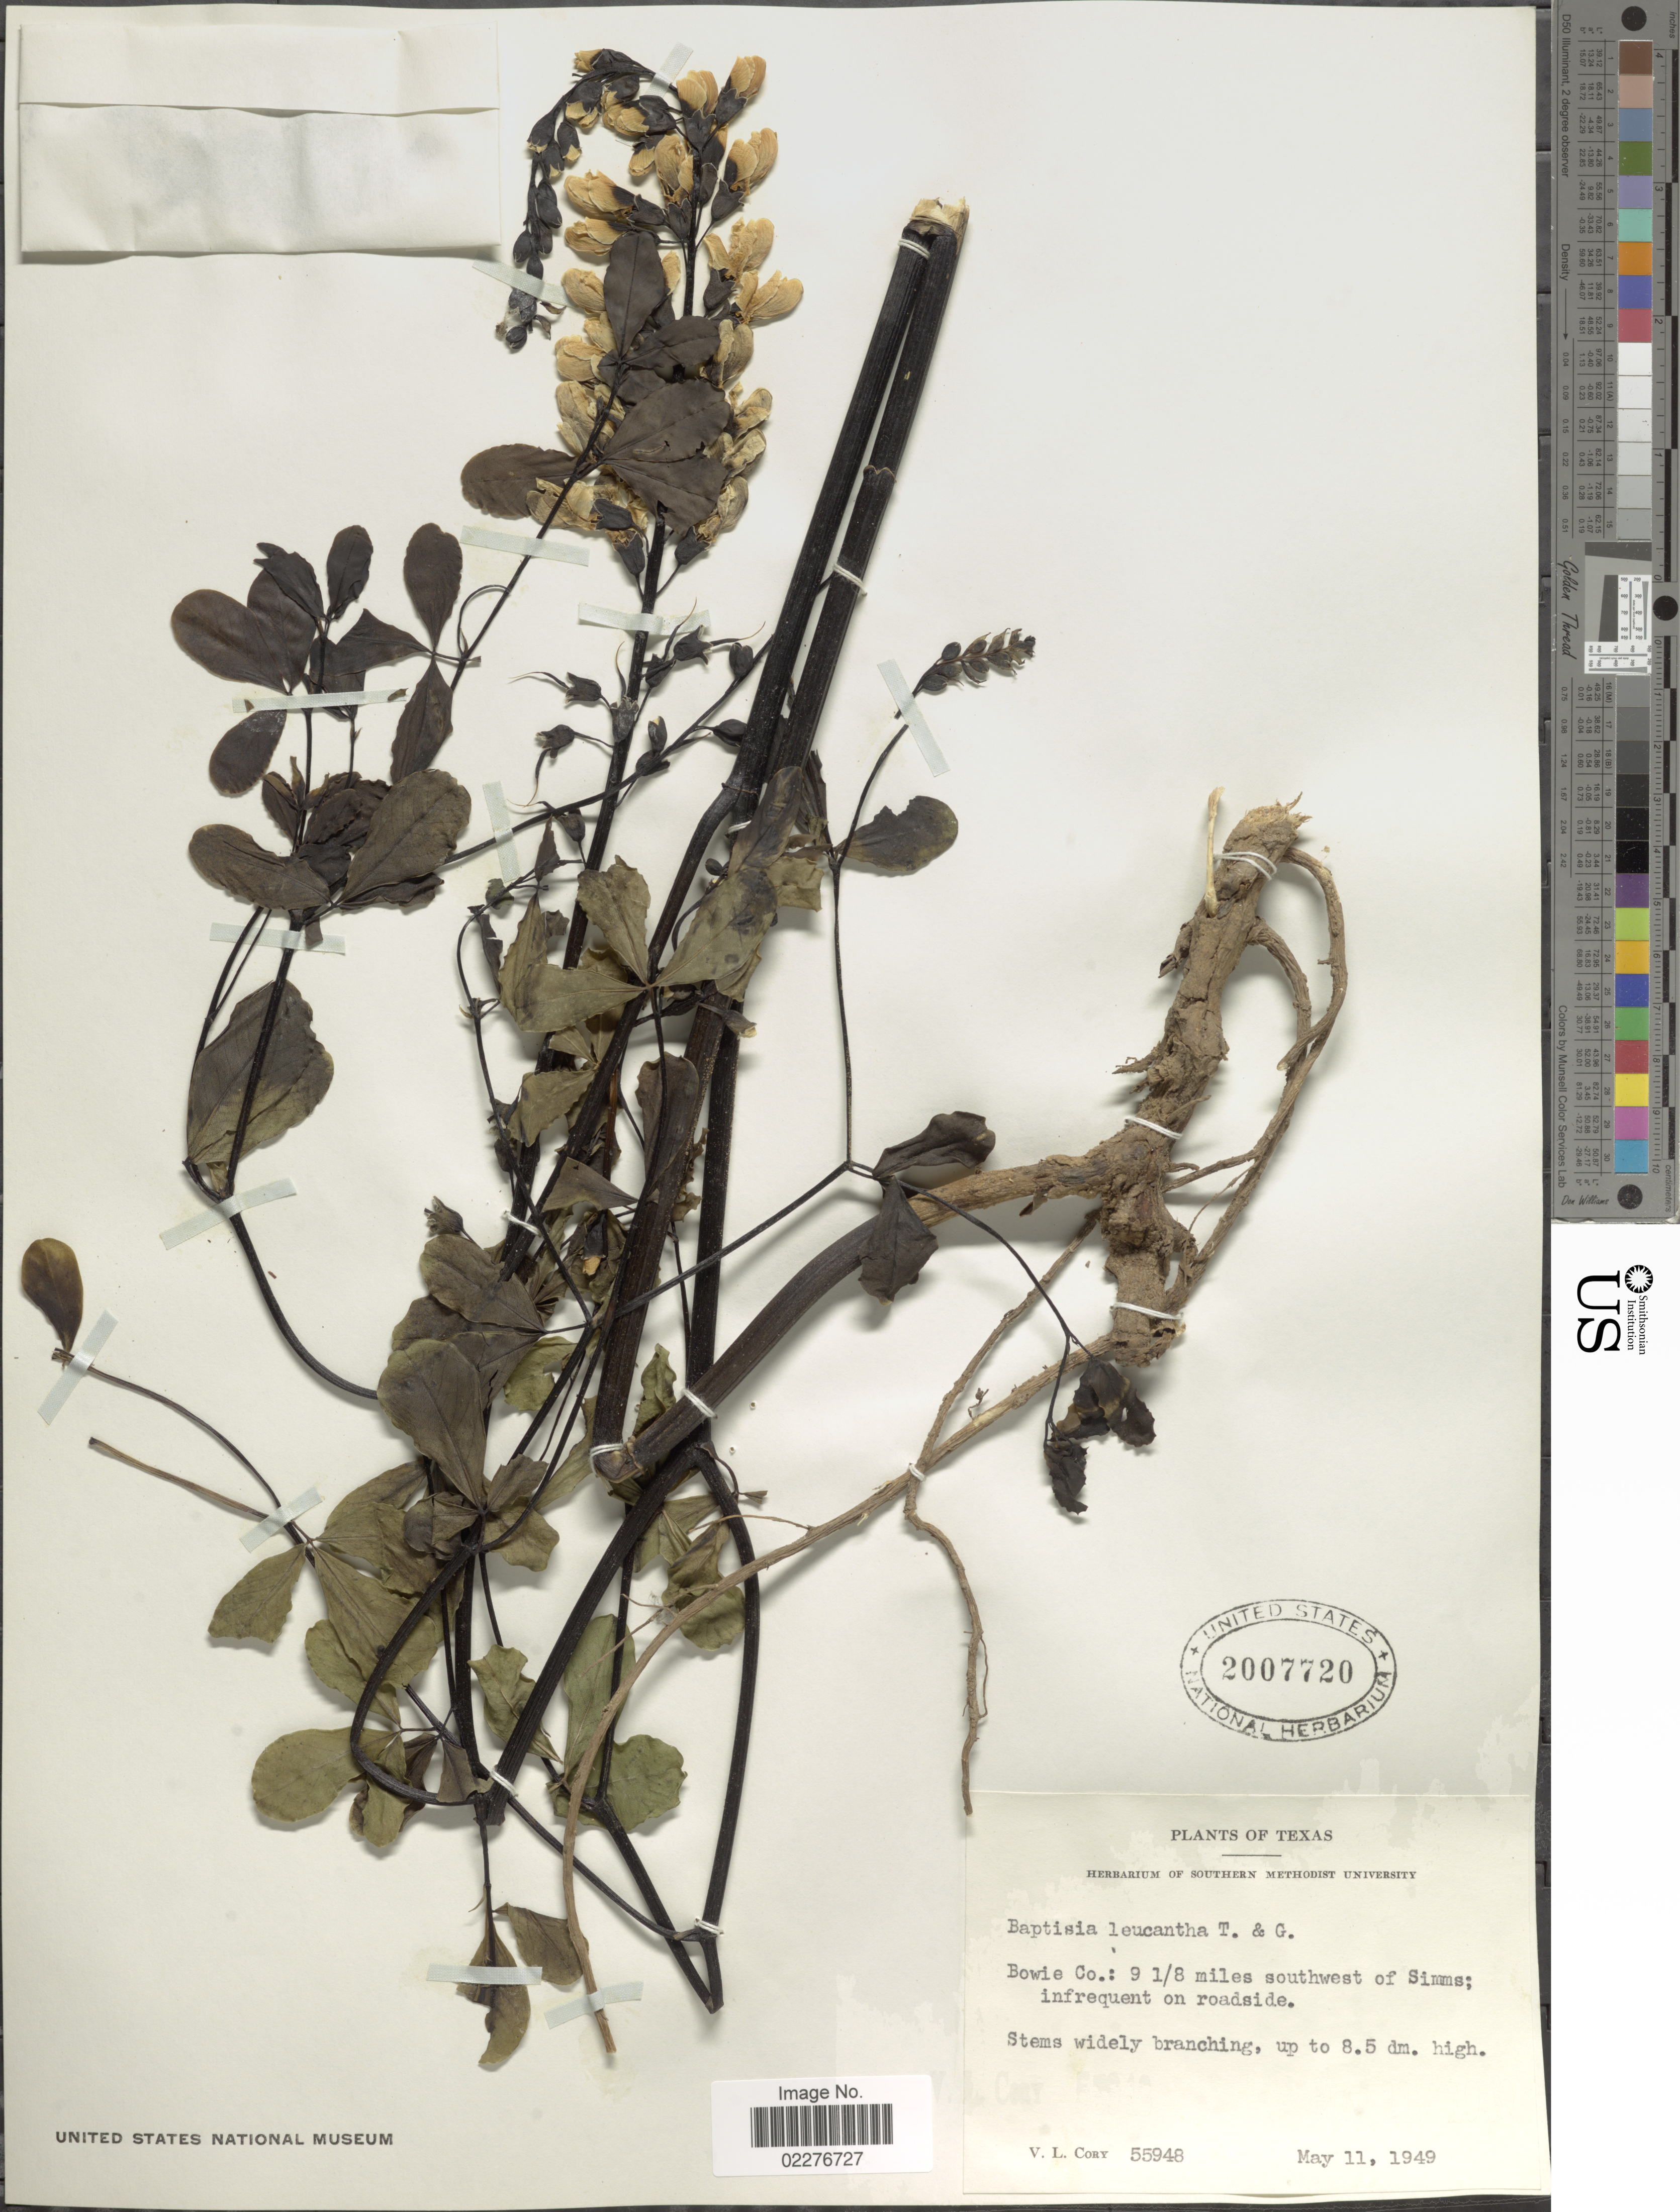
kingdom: Plantae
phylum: Tracheophyta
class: Magnoliopsida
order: Fabales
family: Fabaceae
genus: Baptisia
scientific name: Baptisia leucantha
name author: Torr. & A. Gray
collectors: V. Cory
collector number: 55948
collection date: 1949-05-11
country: United States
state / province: Texas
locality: Bowie Co: 9 1/8 southwest of Simms; infrequent on roadside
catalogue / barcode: US 2007720